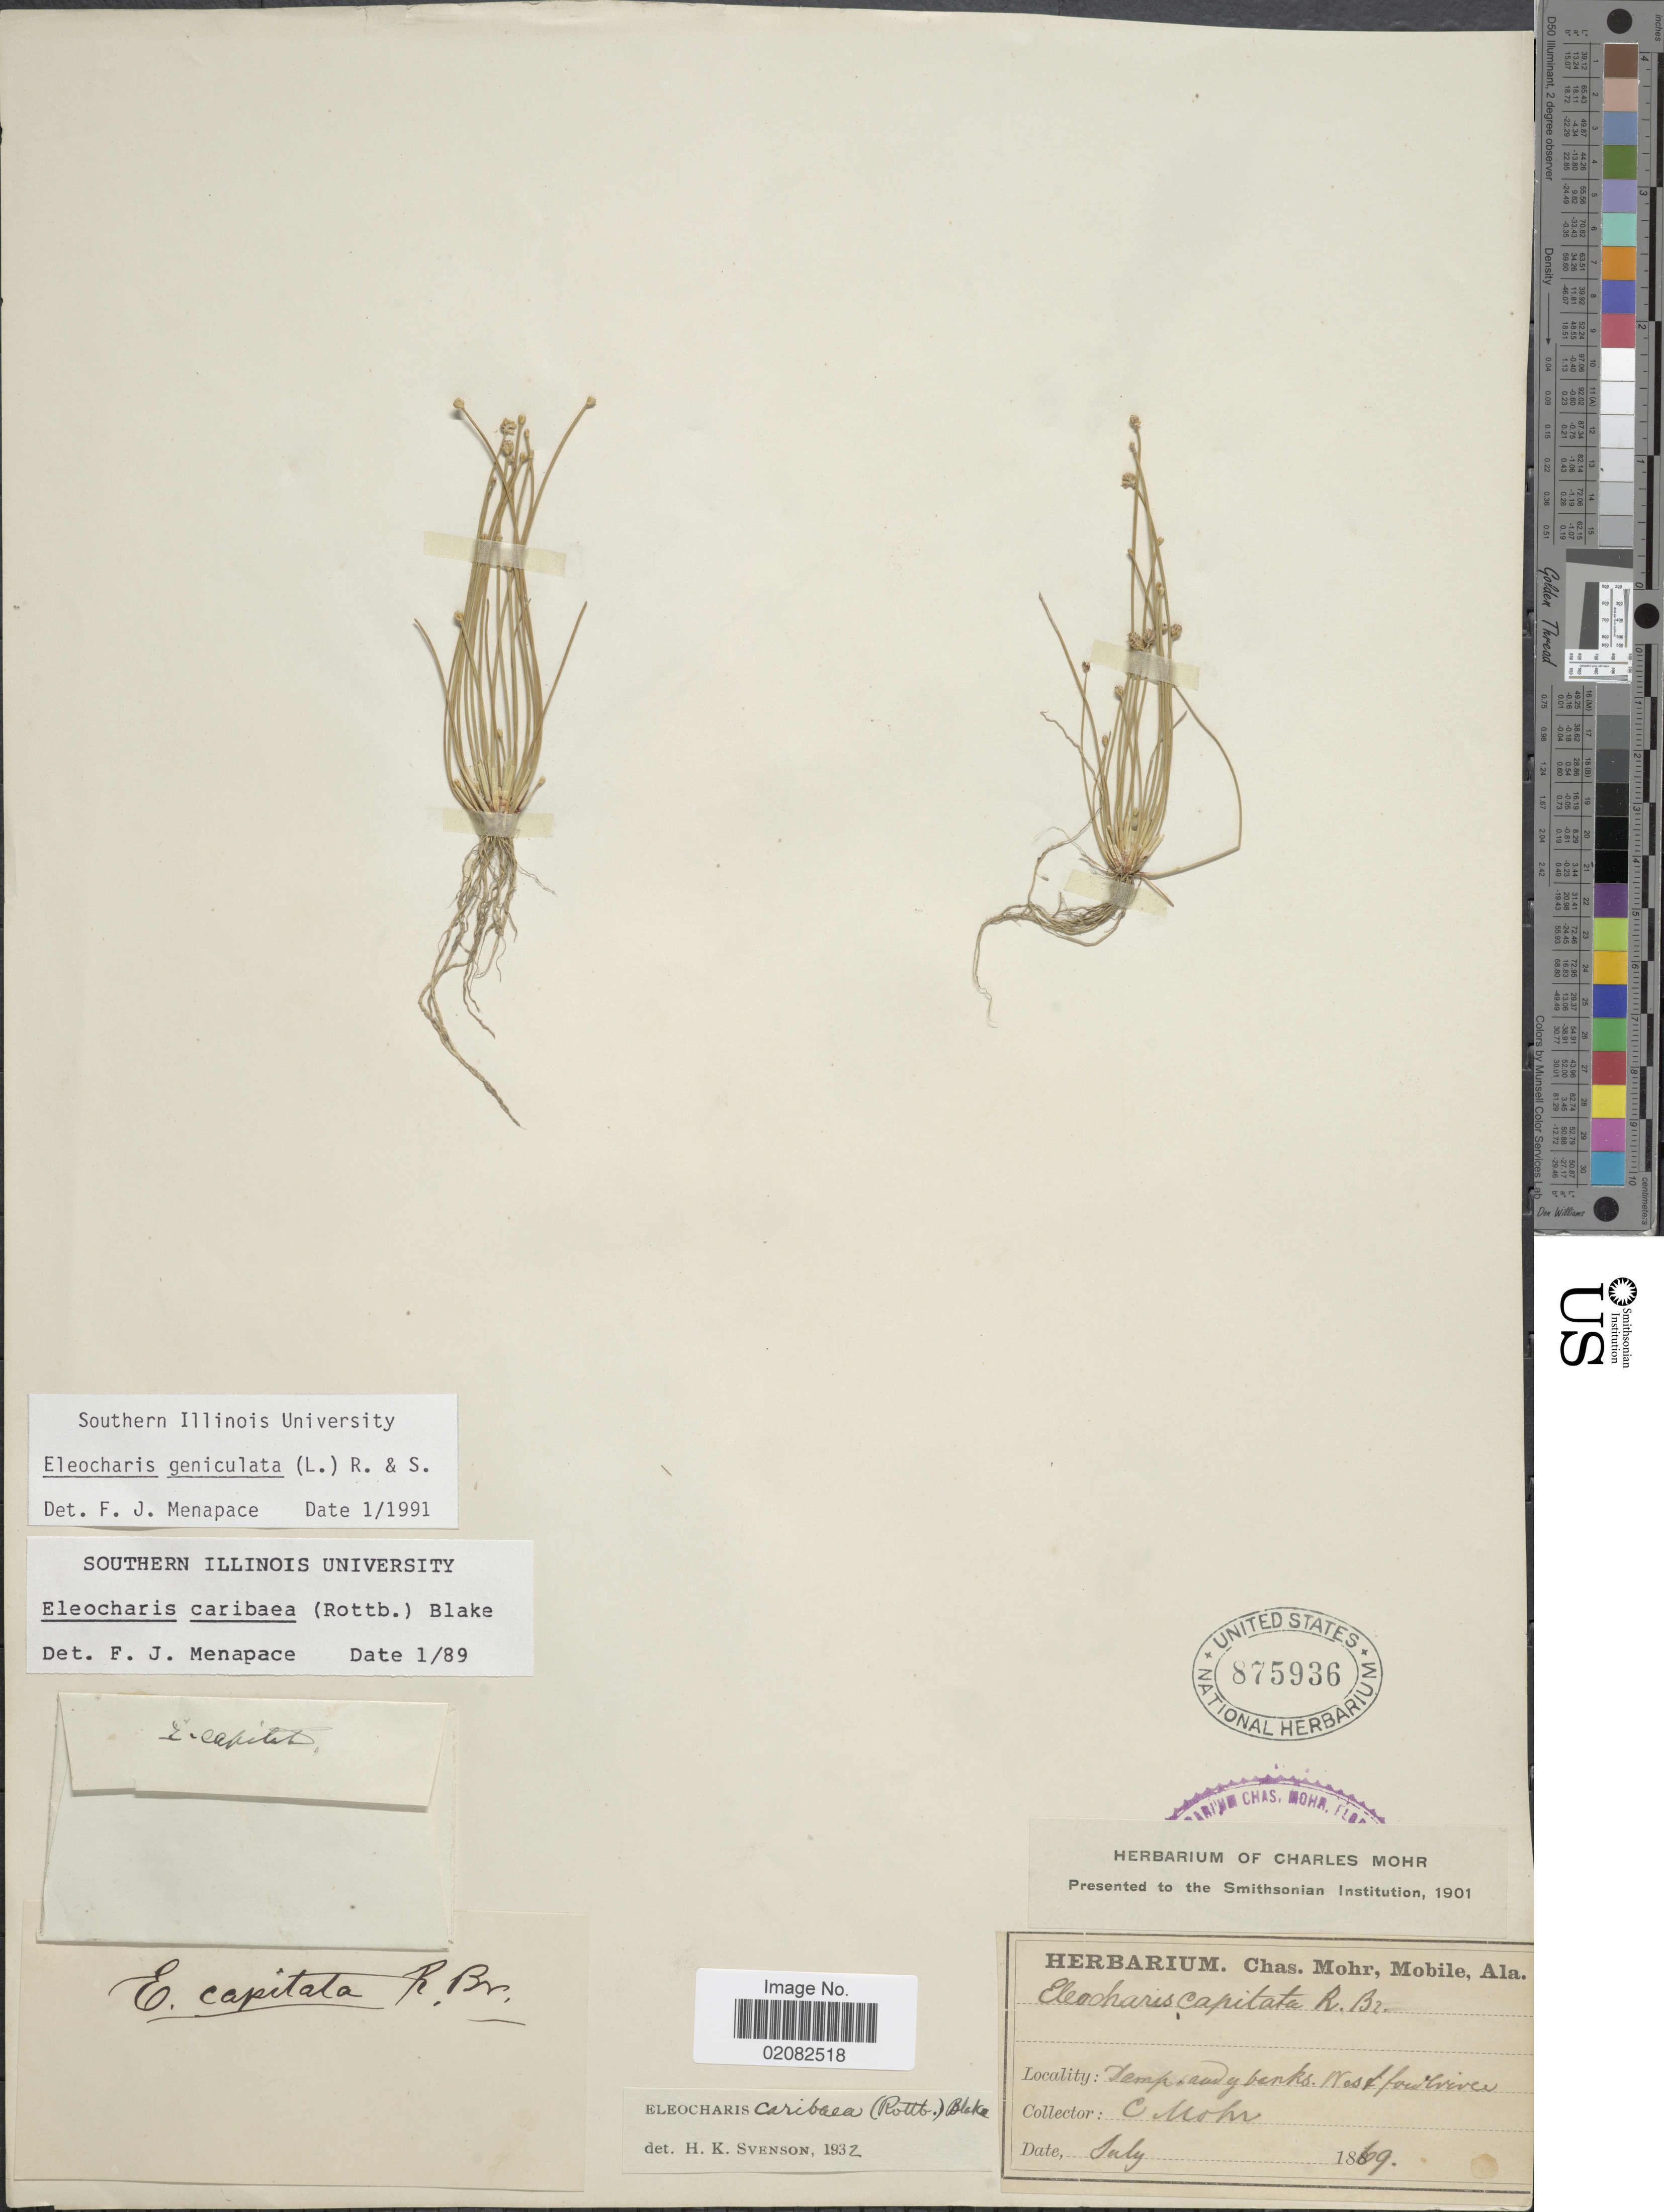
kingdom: Plantae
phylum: Tracheophyta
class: Liliopsida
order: Poales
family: Cyperaceae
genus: Eleocharis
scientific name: Eleocharis geniculata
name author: (L.) Roem. & Schult.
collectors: C. T. Mohr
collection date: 1869-07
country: United States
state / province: Alabama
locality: West of Flow river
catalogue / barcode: US 875936